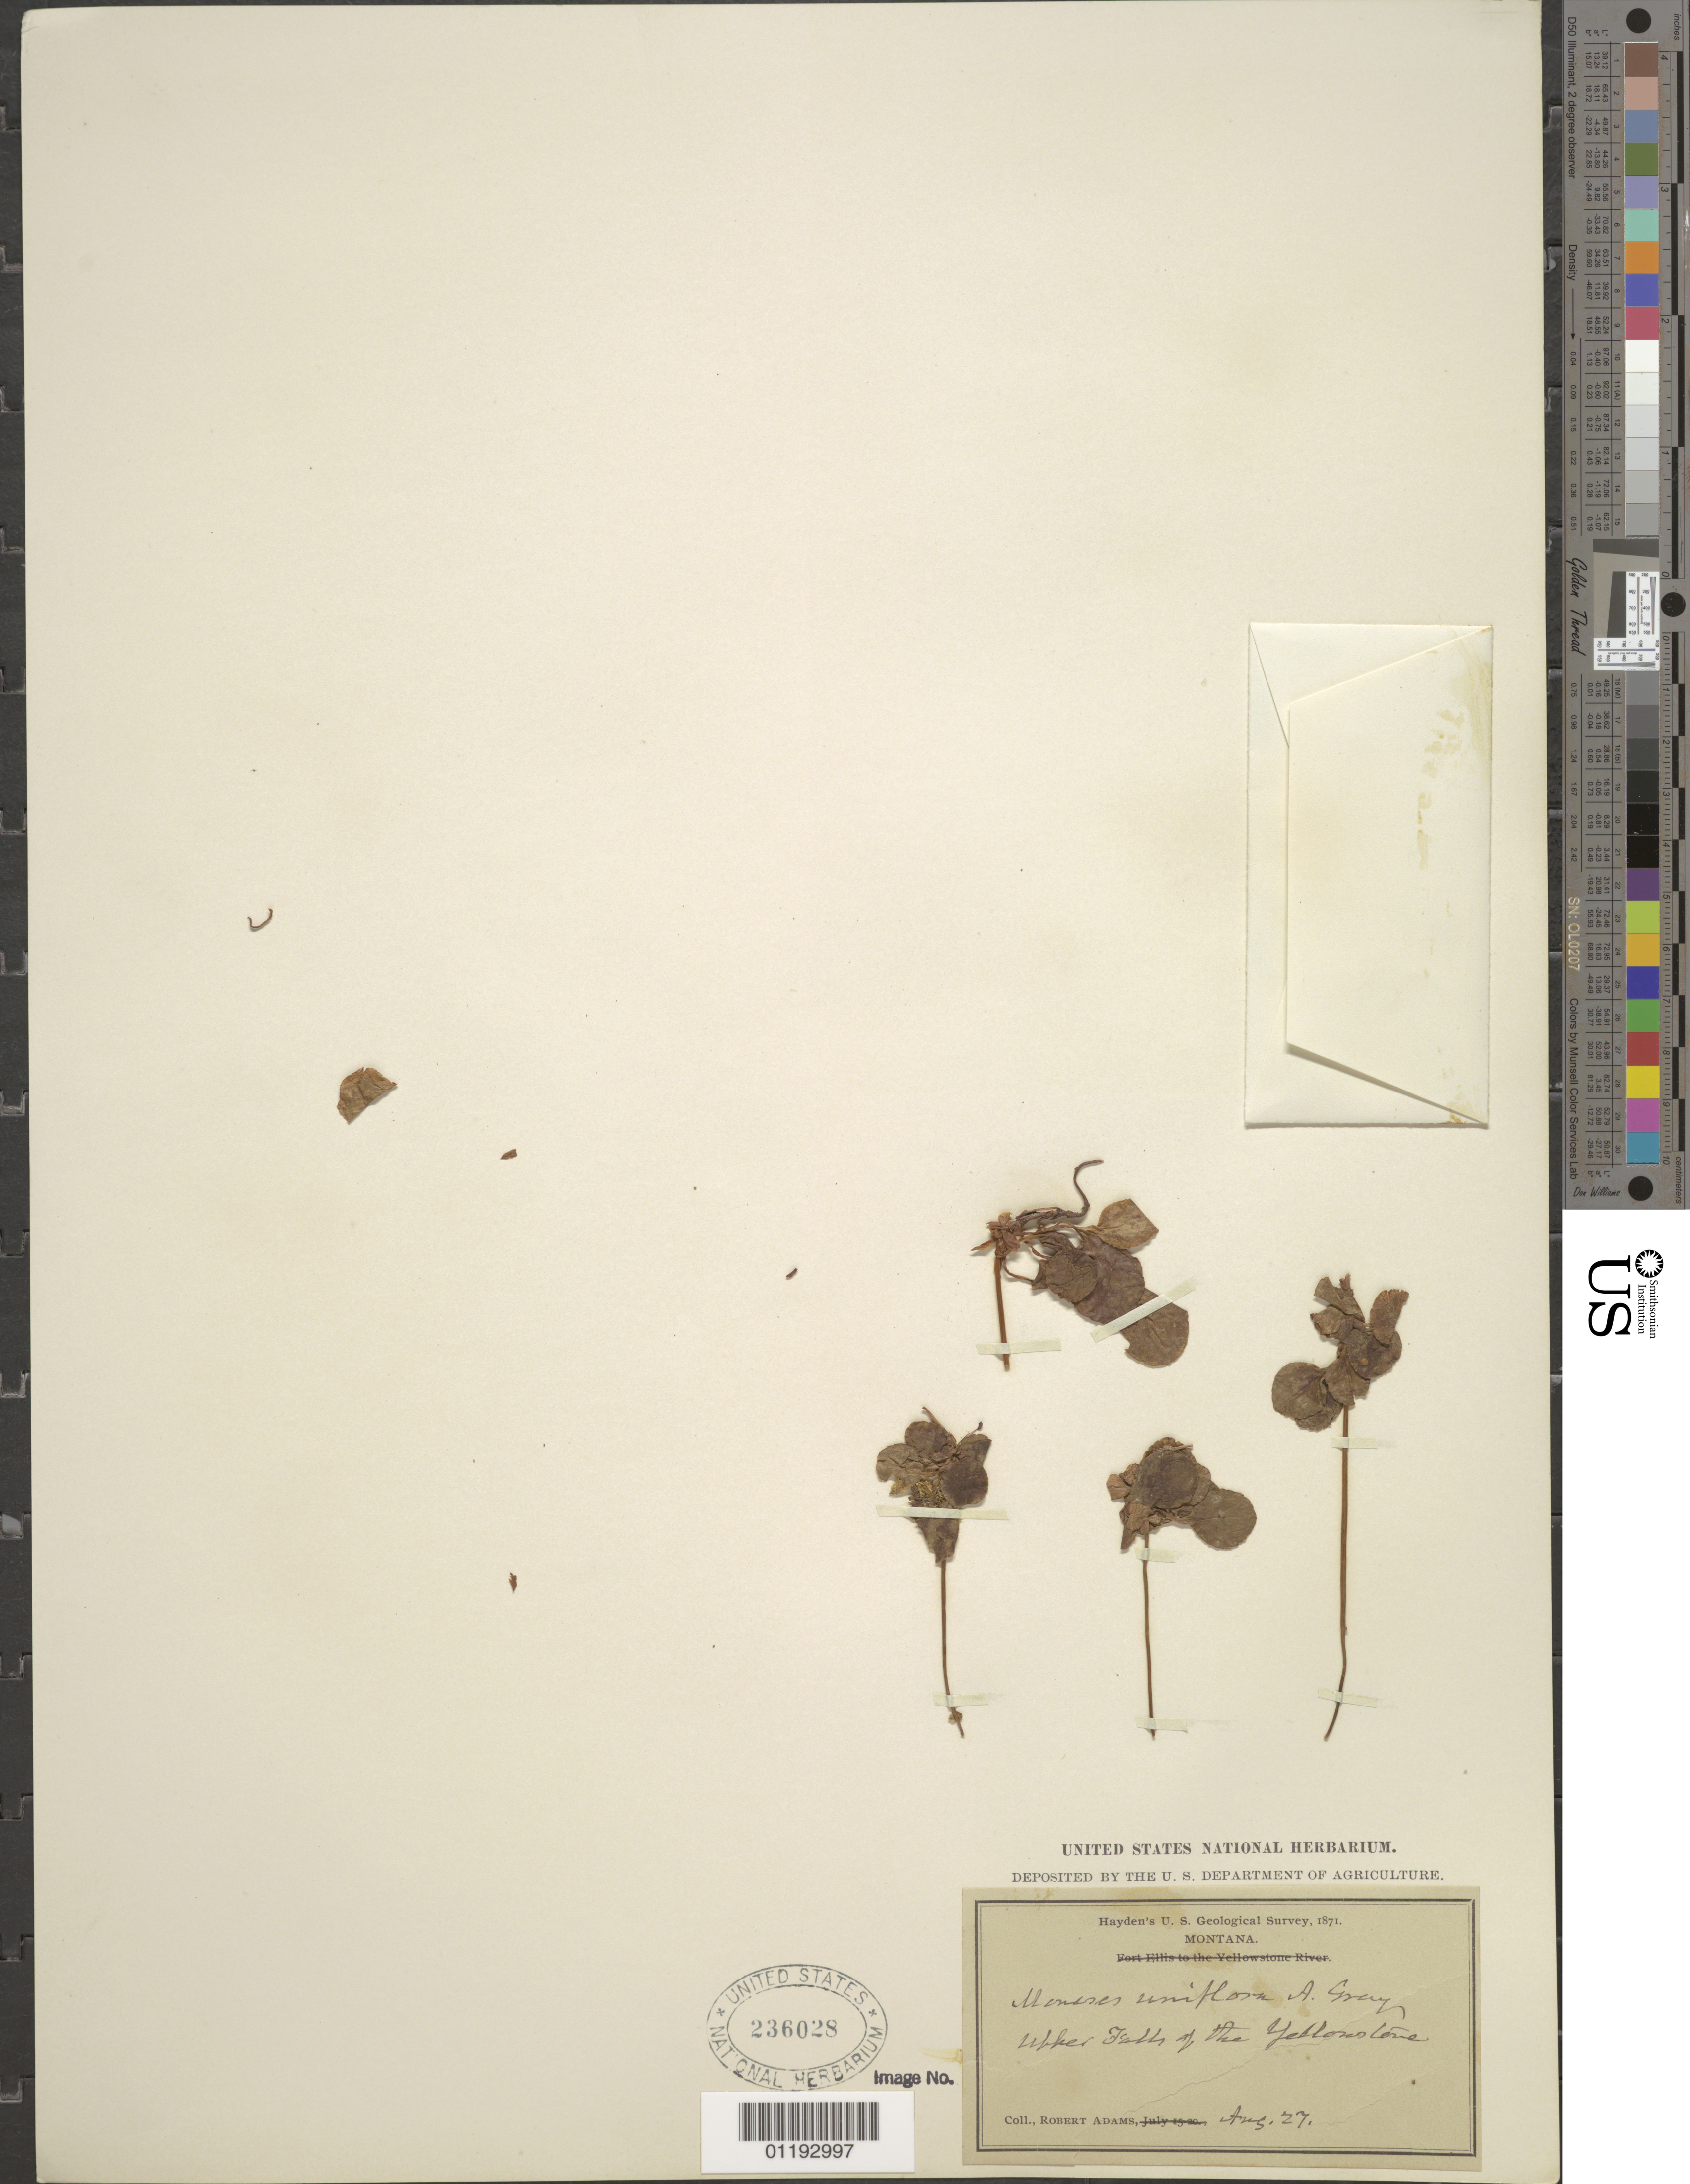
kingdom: Plantae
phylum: Tracheophyta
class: Magnoliopsida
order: Ericales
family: Ericaceae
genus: Moneses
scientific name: Moneses uniflora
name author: (L.) A. Gray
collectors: R. Adams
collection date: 1871-08-27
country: United States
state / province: Montana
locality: Upper Falls of Yellowstone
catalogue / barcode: US 236028